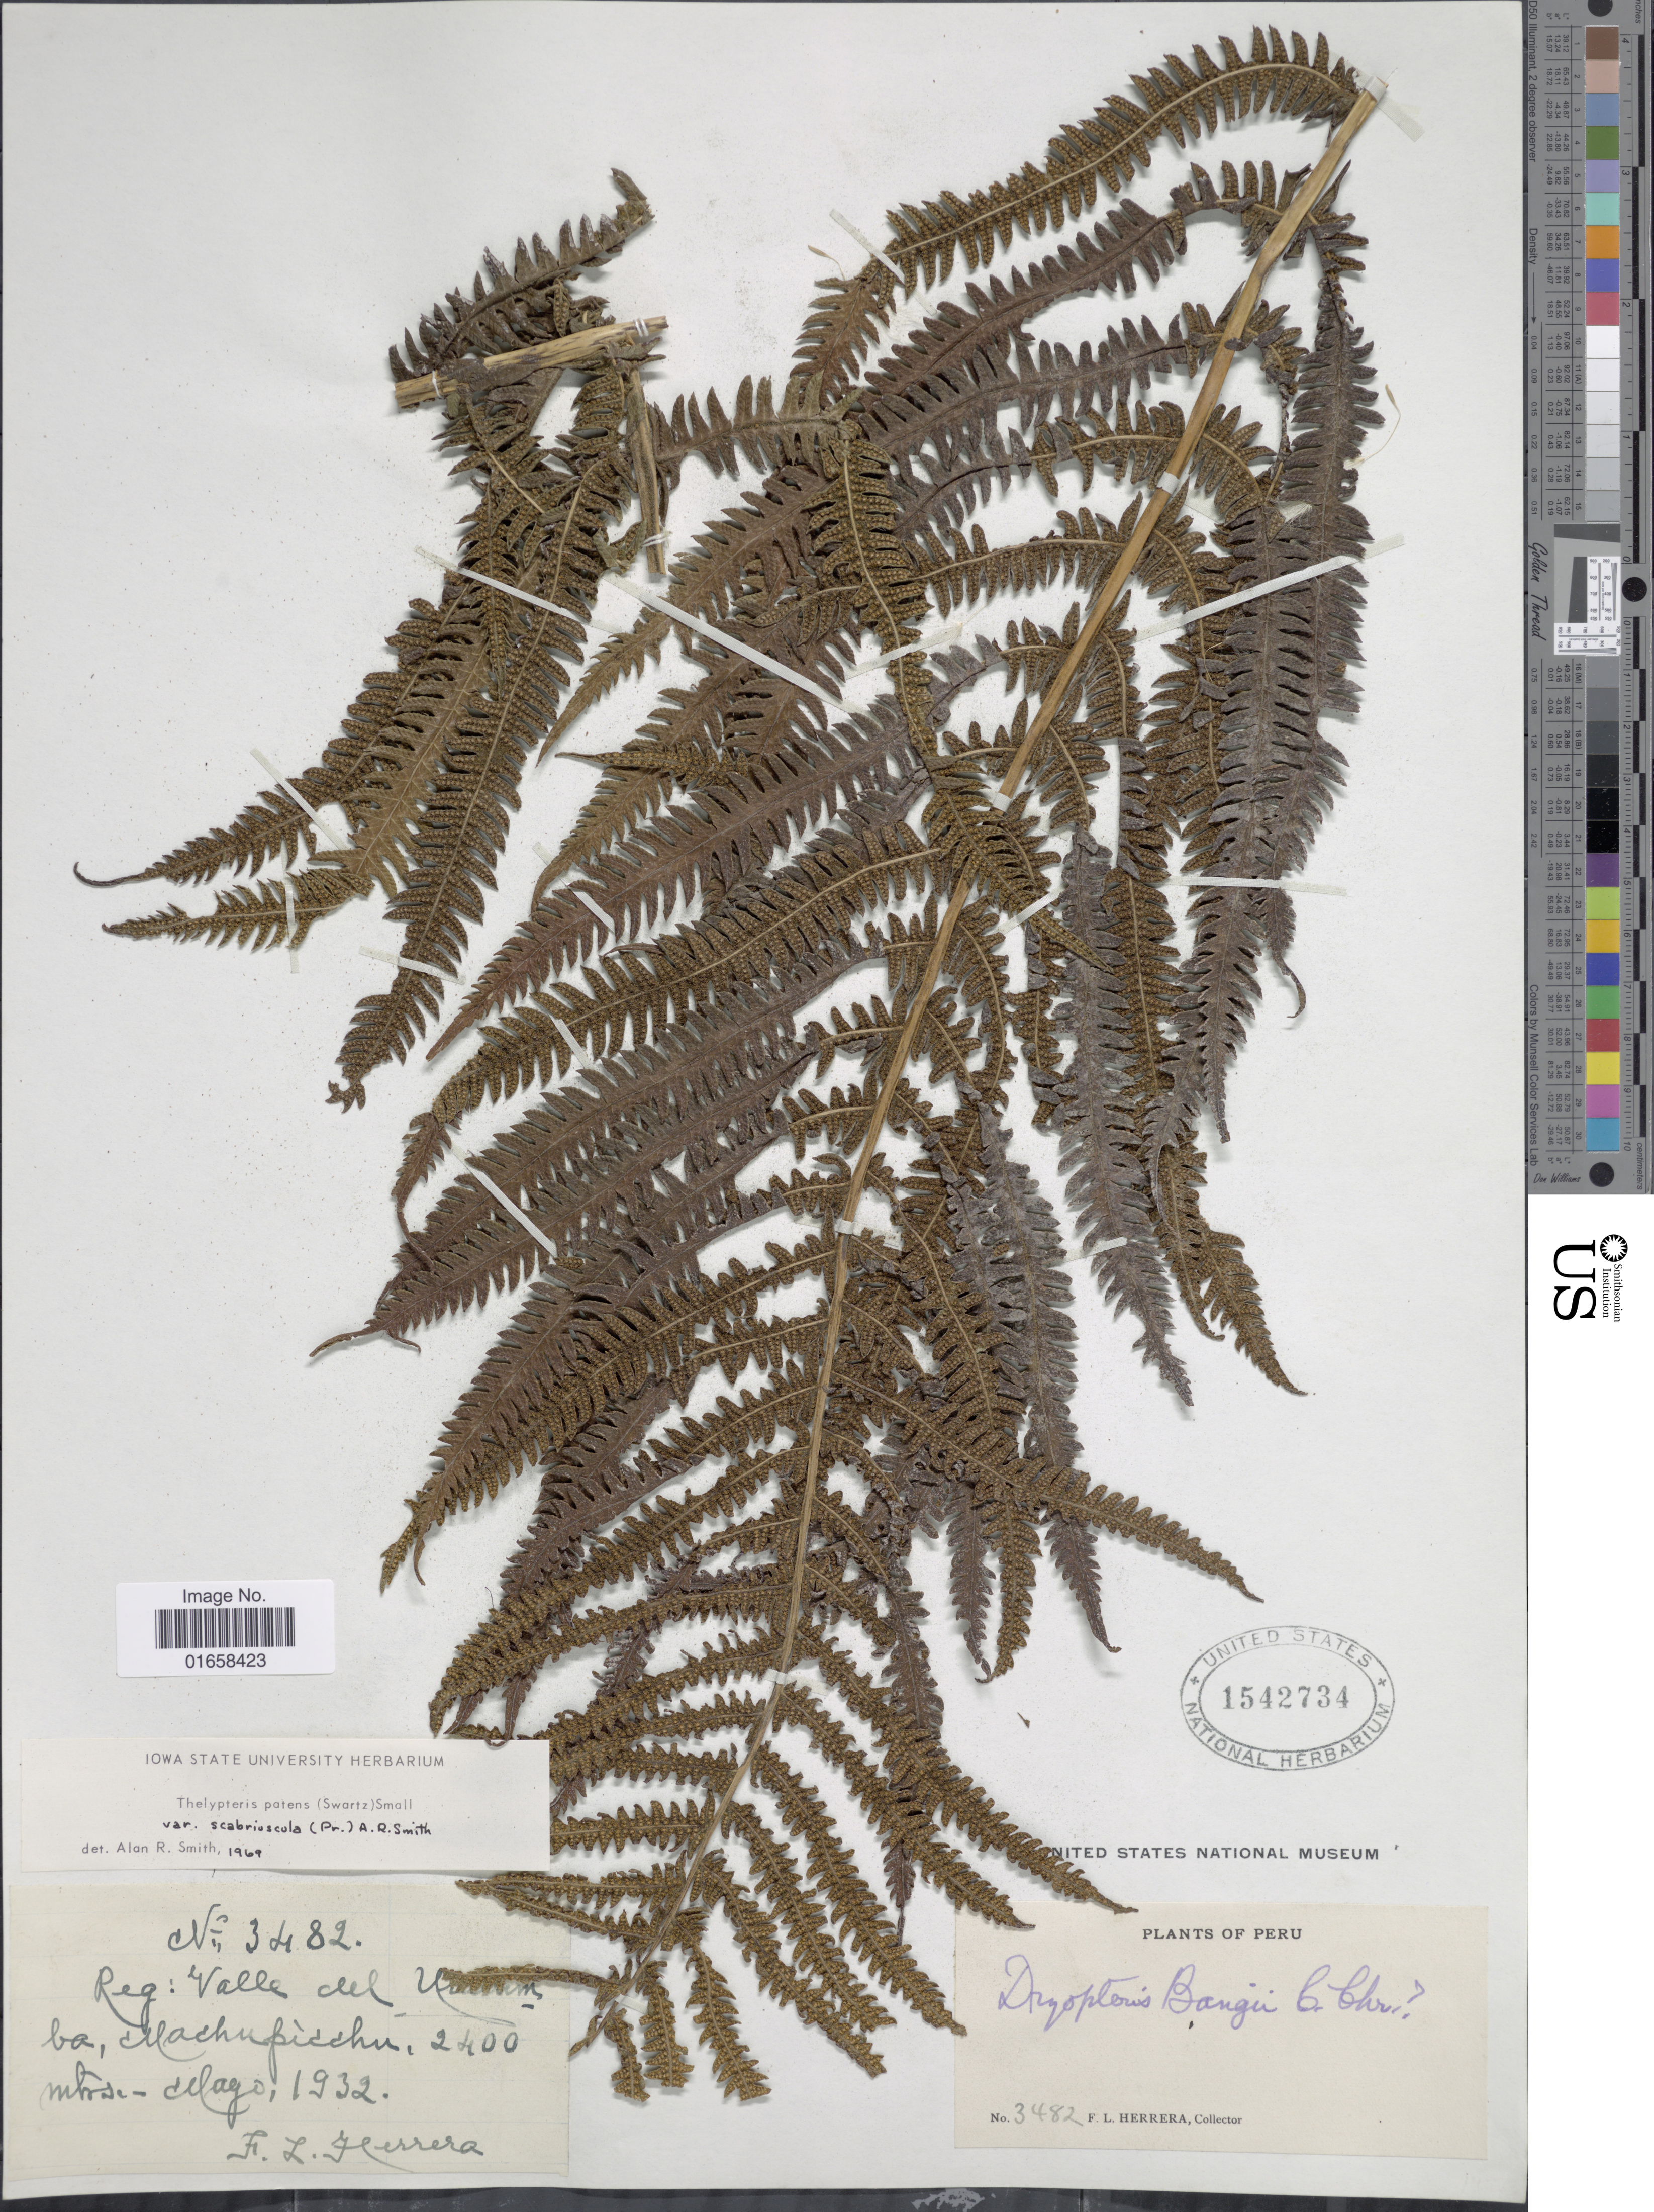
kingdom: Plantae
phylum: Tracheophyta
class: Polypodiopsida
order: Polypodiales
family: Thelypteridaceae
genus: Christella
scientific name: Christella patens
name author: (Sw.) Holttum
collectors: F. L. Herrera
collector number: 3482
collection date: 1932-05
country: Peru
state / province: Cusco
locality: Valle del Urubamba, Machu Picchu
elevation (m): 2400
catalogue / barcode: US 1542734